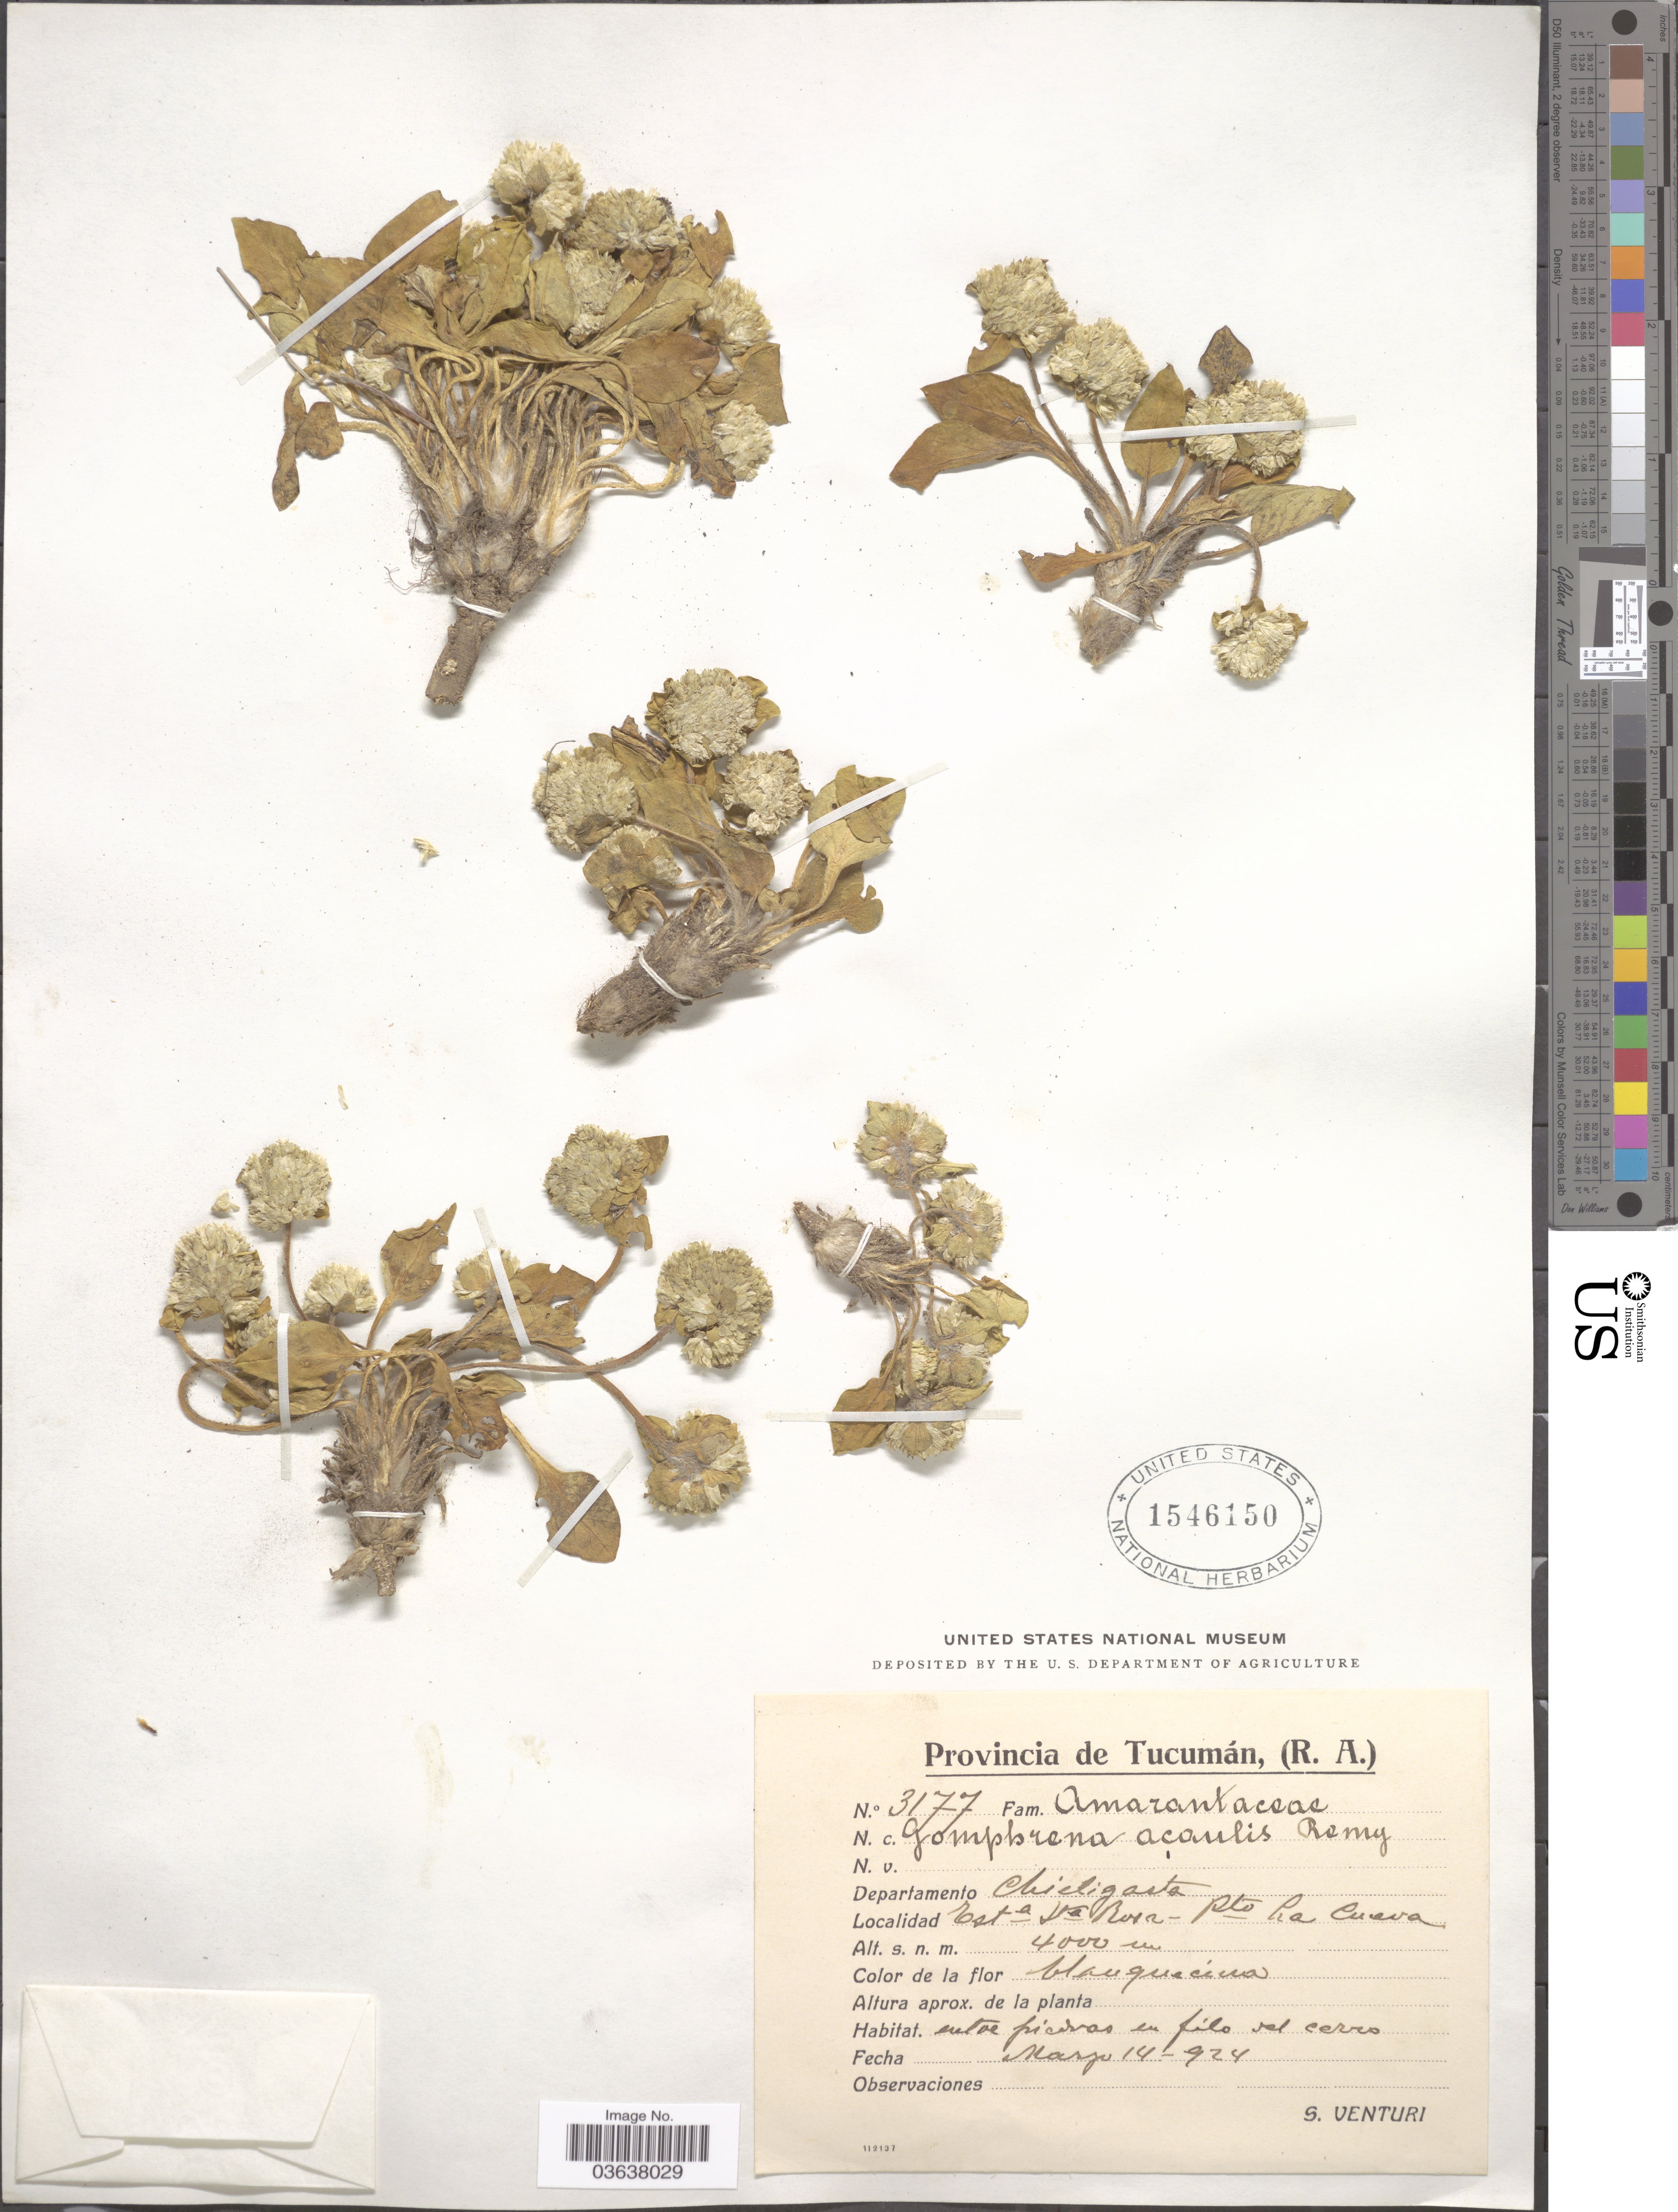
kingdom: Plantae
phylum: Tracheophyta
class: Magnoliopsida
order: Caryophyllales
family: Amaranthaceae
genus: Gomphrena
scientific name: Gomphrena meyeniana var. acaulis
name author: (J. Rémy) Suess.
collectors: S. Venturi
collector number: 3177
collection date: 1924-03-14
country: Argentina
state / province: Tucuman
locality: Departamento Chicligasta, Esta Sta Bora, Pto La Cueva.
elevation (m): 4000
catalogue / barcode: US 1546150